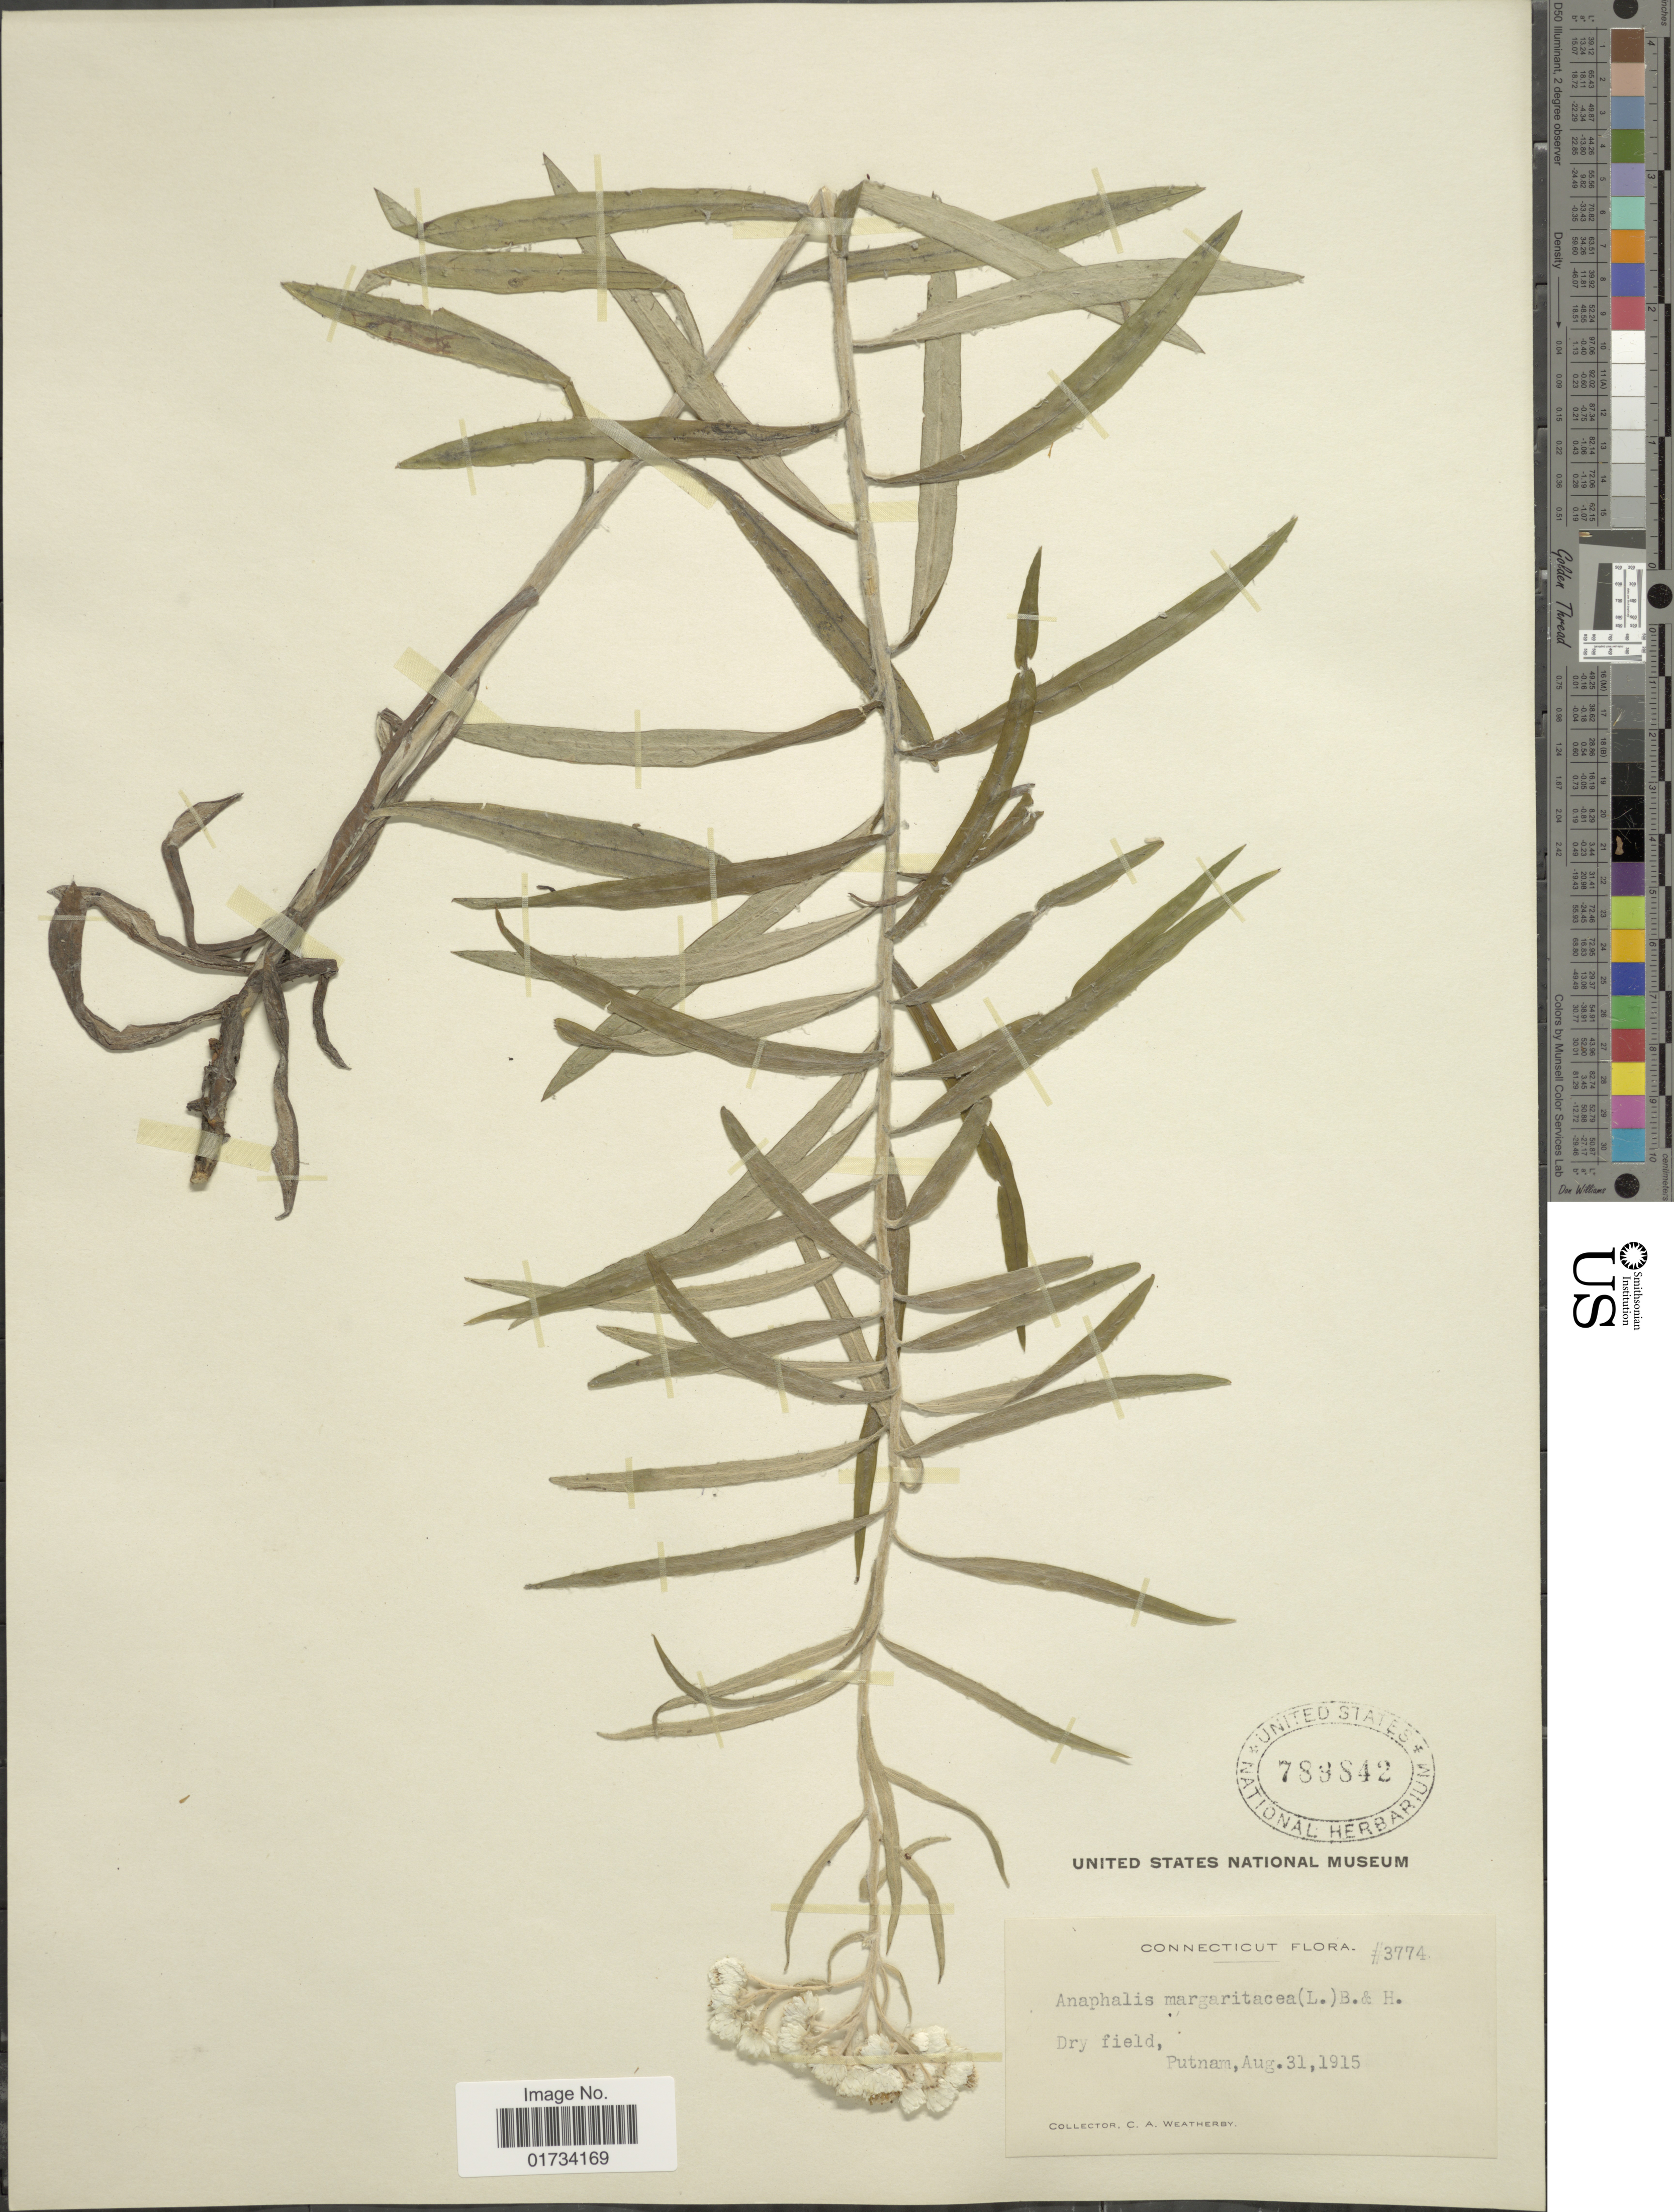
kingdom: Plantae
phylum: Tracheophyta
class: Magnoliopsida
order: Asterales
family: Asteraceae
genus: Anaphalis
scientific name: Anaphalis margaritacea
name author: (L.) Benth. & Hook. f.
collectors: C. A. Weatherby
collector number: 3774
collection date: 1915-08-31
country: United States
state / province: Connecticut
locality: Dry field, Putnam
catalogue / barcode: US 789842